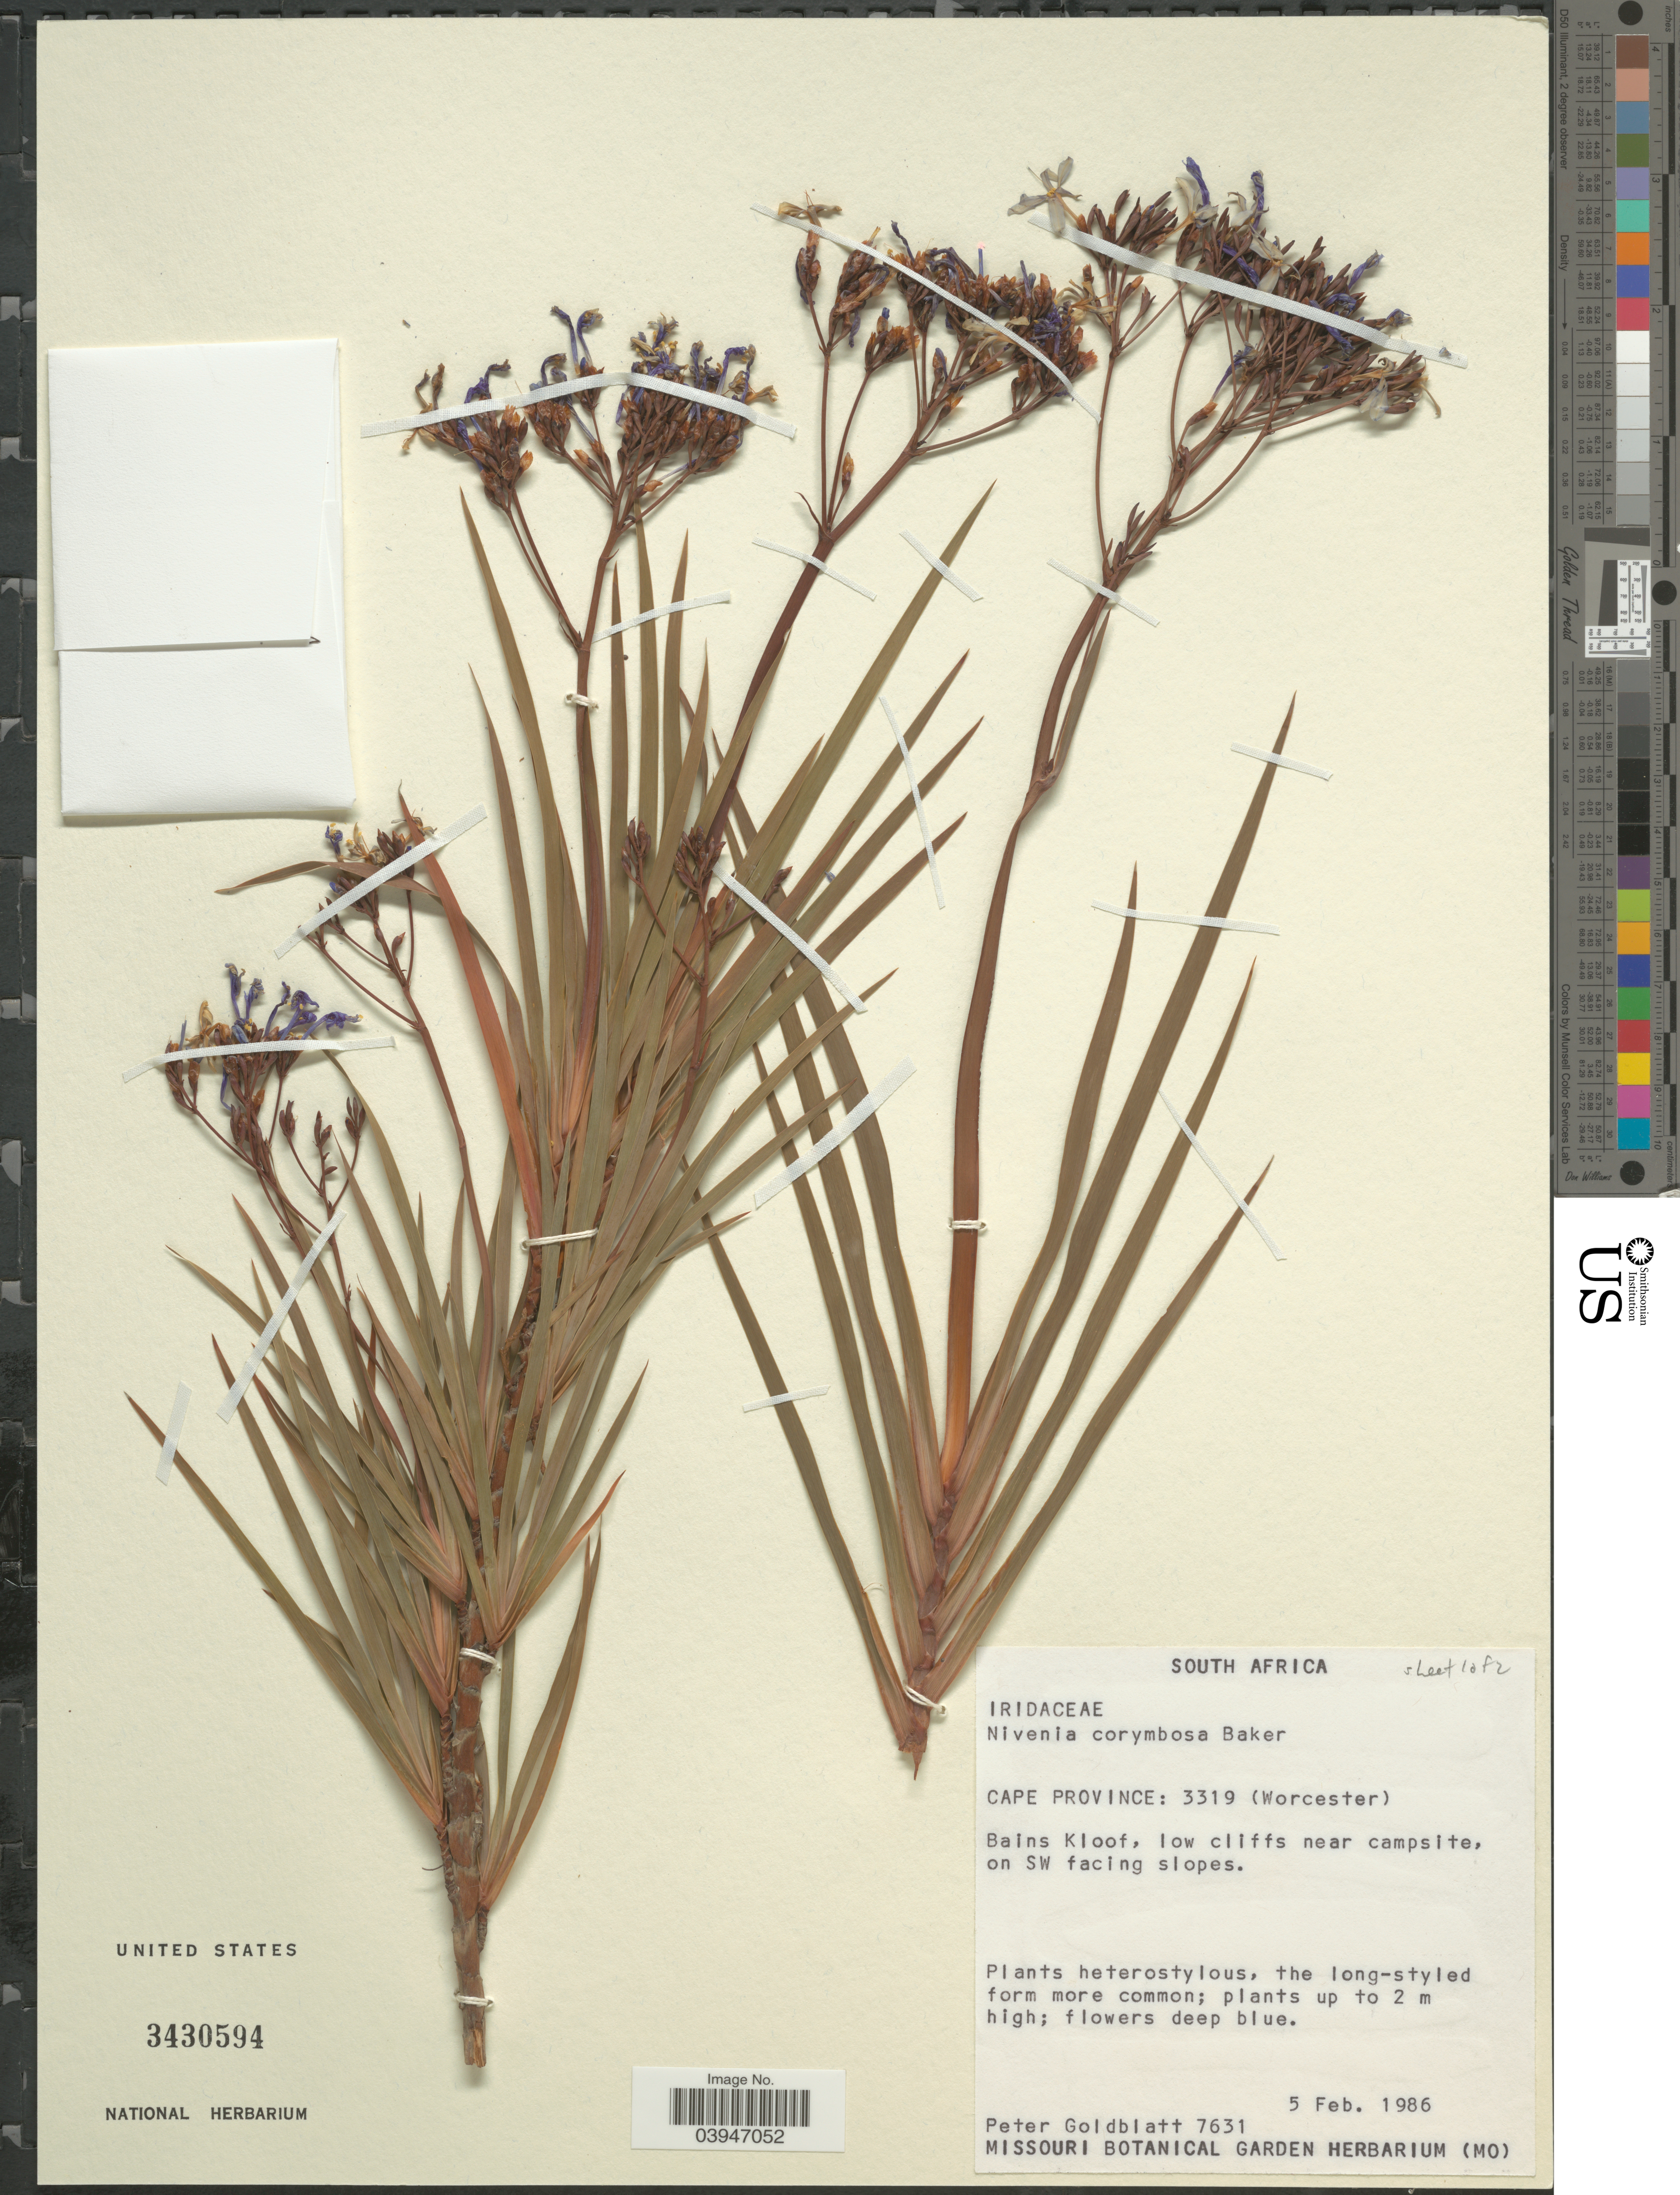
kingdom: Plantae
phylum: Tracheophyta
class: Liliopsida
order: Asparagales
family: Iridaceae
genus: Nivenia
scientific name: Nivenia corymbosa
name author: (Ker Gawl.) Baker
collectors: P. Goldblatt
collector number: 7631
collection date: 1986-02-05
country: South Africa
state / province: Western Cape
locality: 3319 (Worcester). Bains Kloof, low cliffs near campsite, on SW facing slopes.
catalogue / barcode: US 3430594